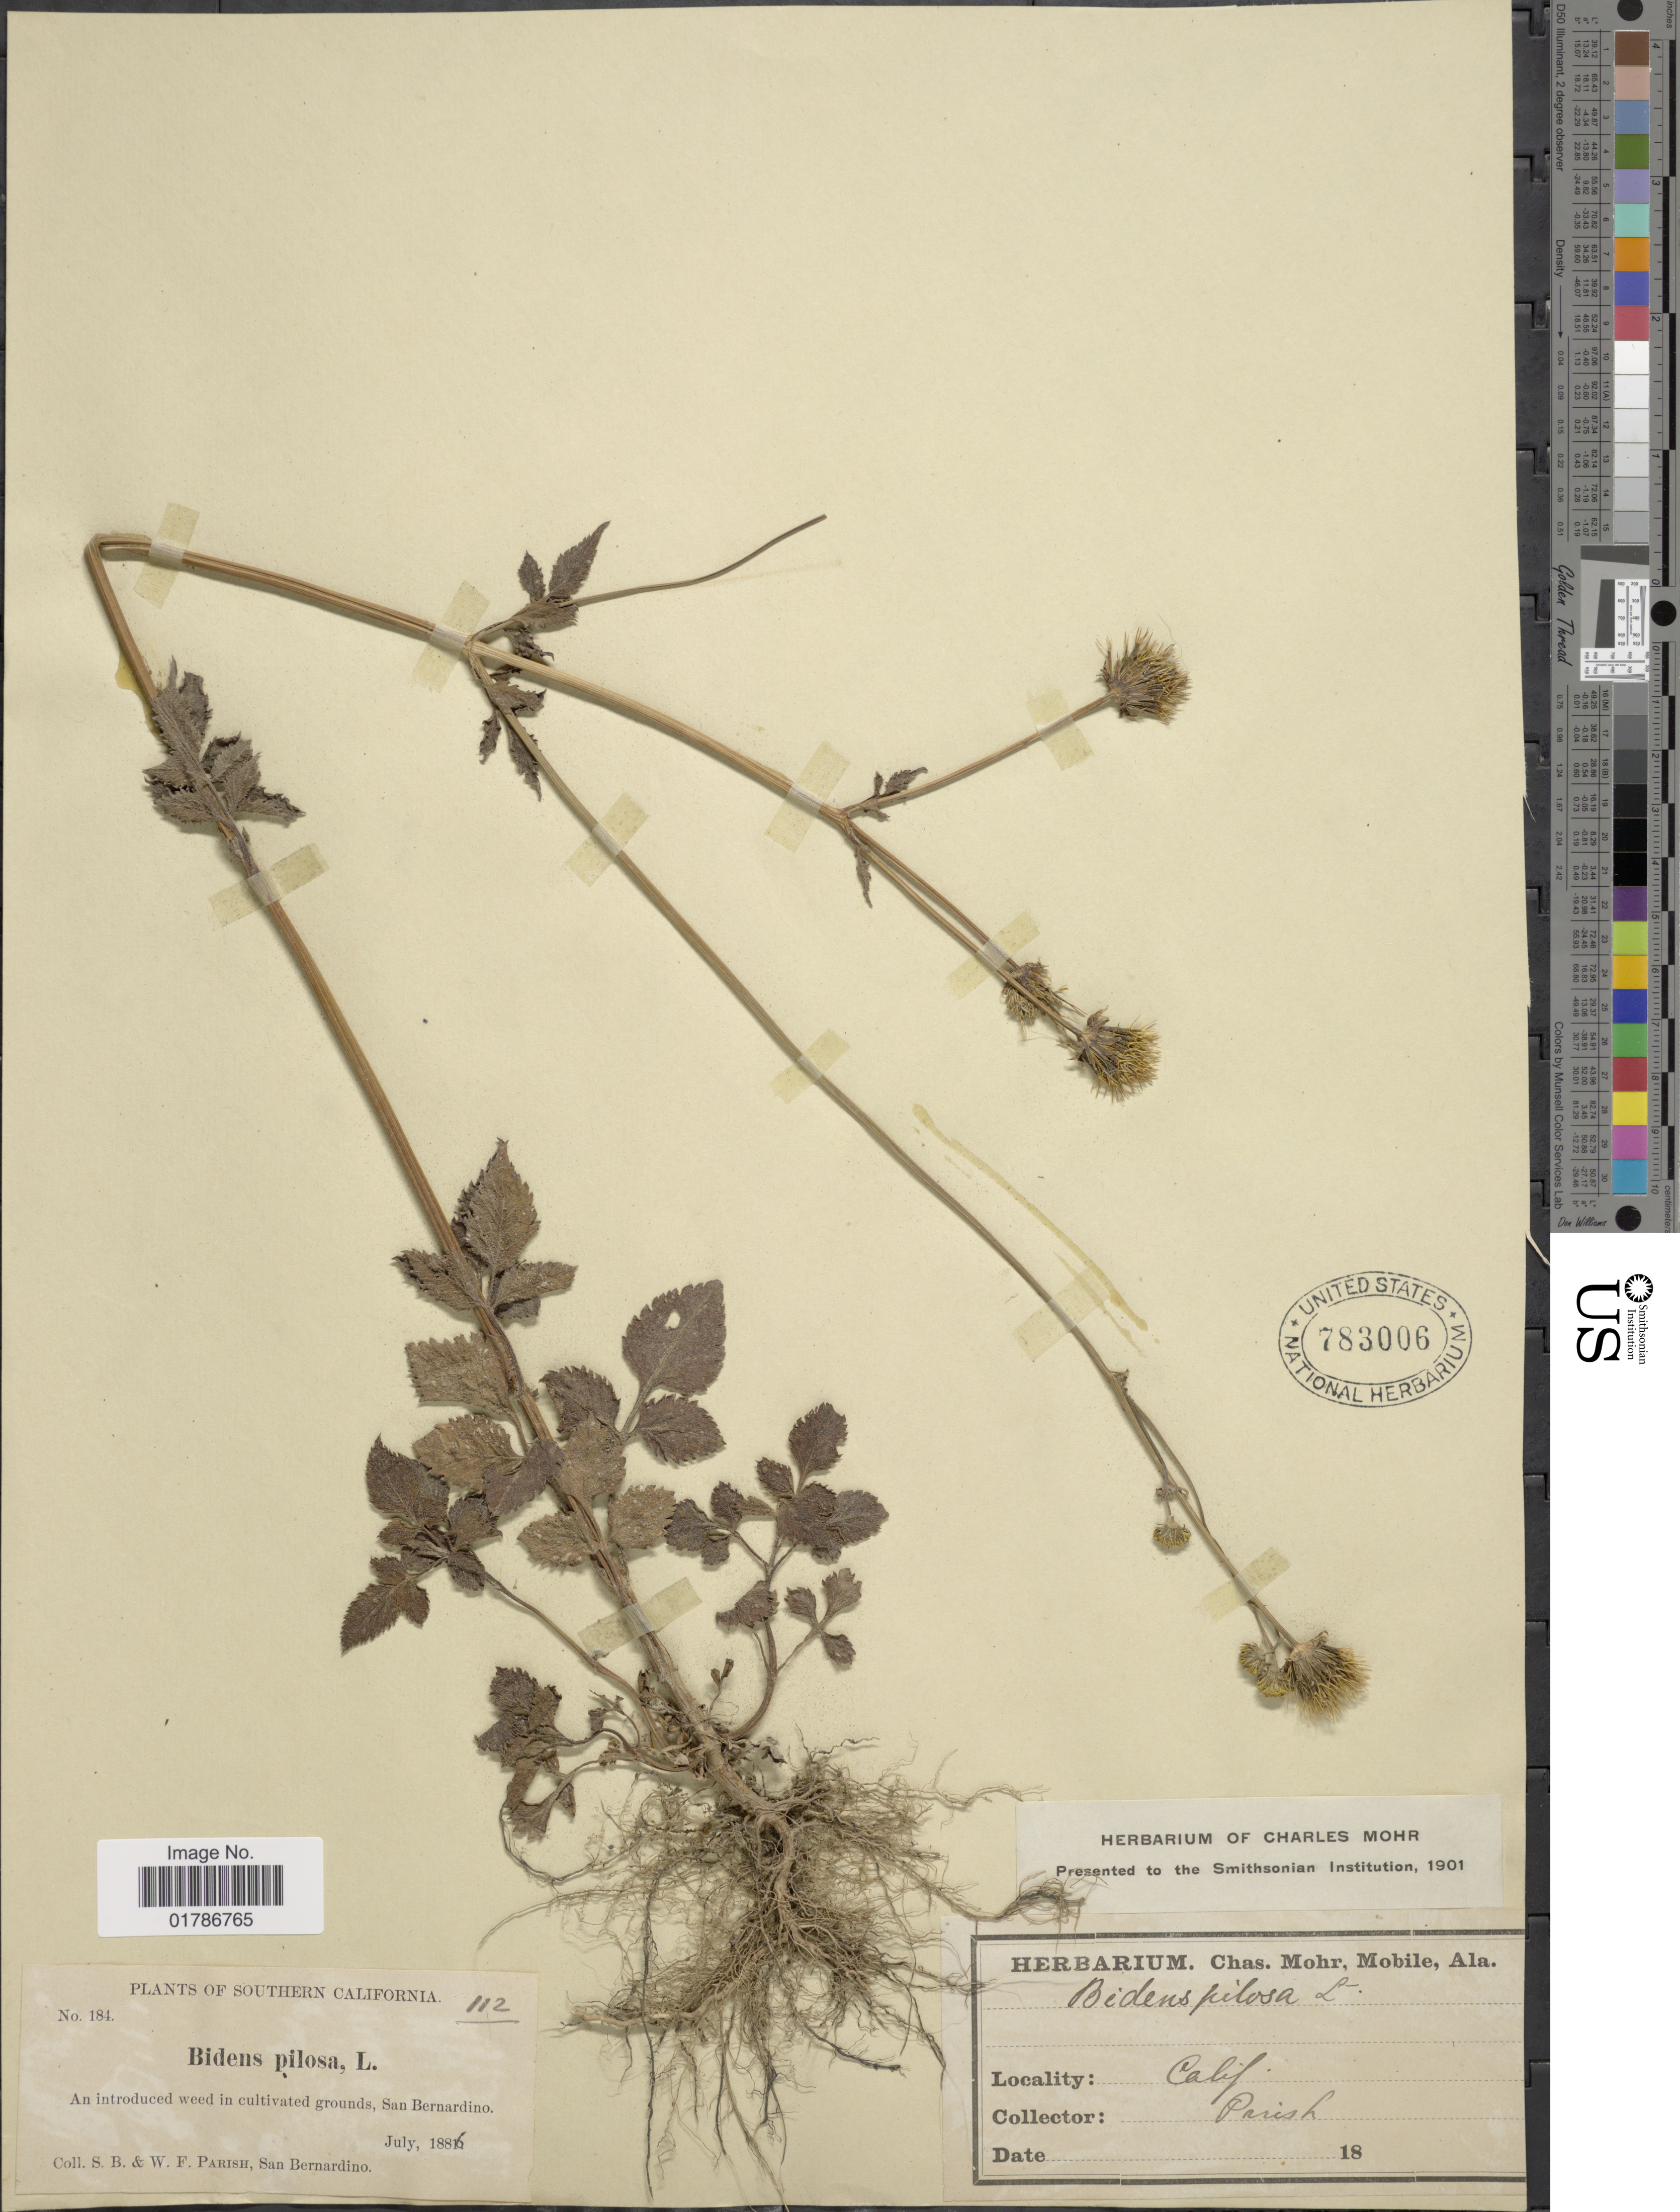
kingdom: Plantae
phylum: Tracheophyta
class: Magnoliopsida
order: Asterales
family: Asteraceae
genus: Bidens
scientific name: Bidens pilosa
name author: L.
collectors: S. B. Parish & W. F. Parish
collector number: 184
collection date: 1886-07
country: United States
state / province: California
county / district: San Bernardino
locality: An introduced weed in cultivated grounds, San Bernardino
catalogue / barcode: US 783006